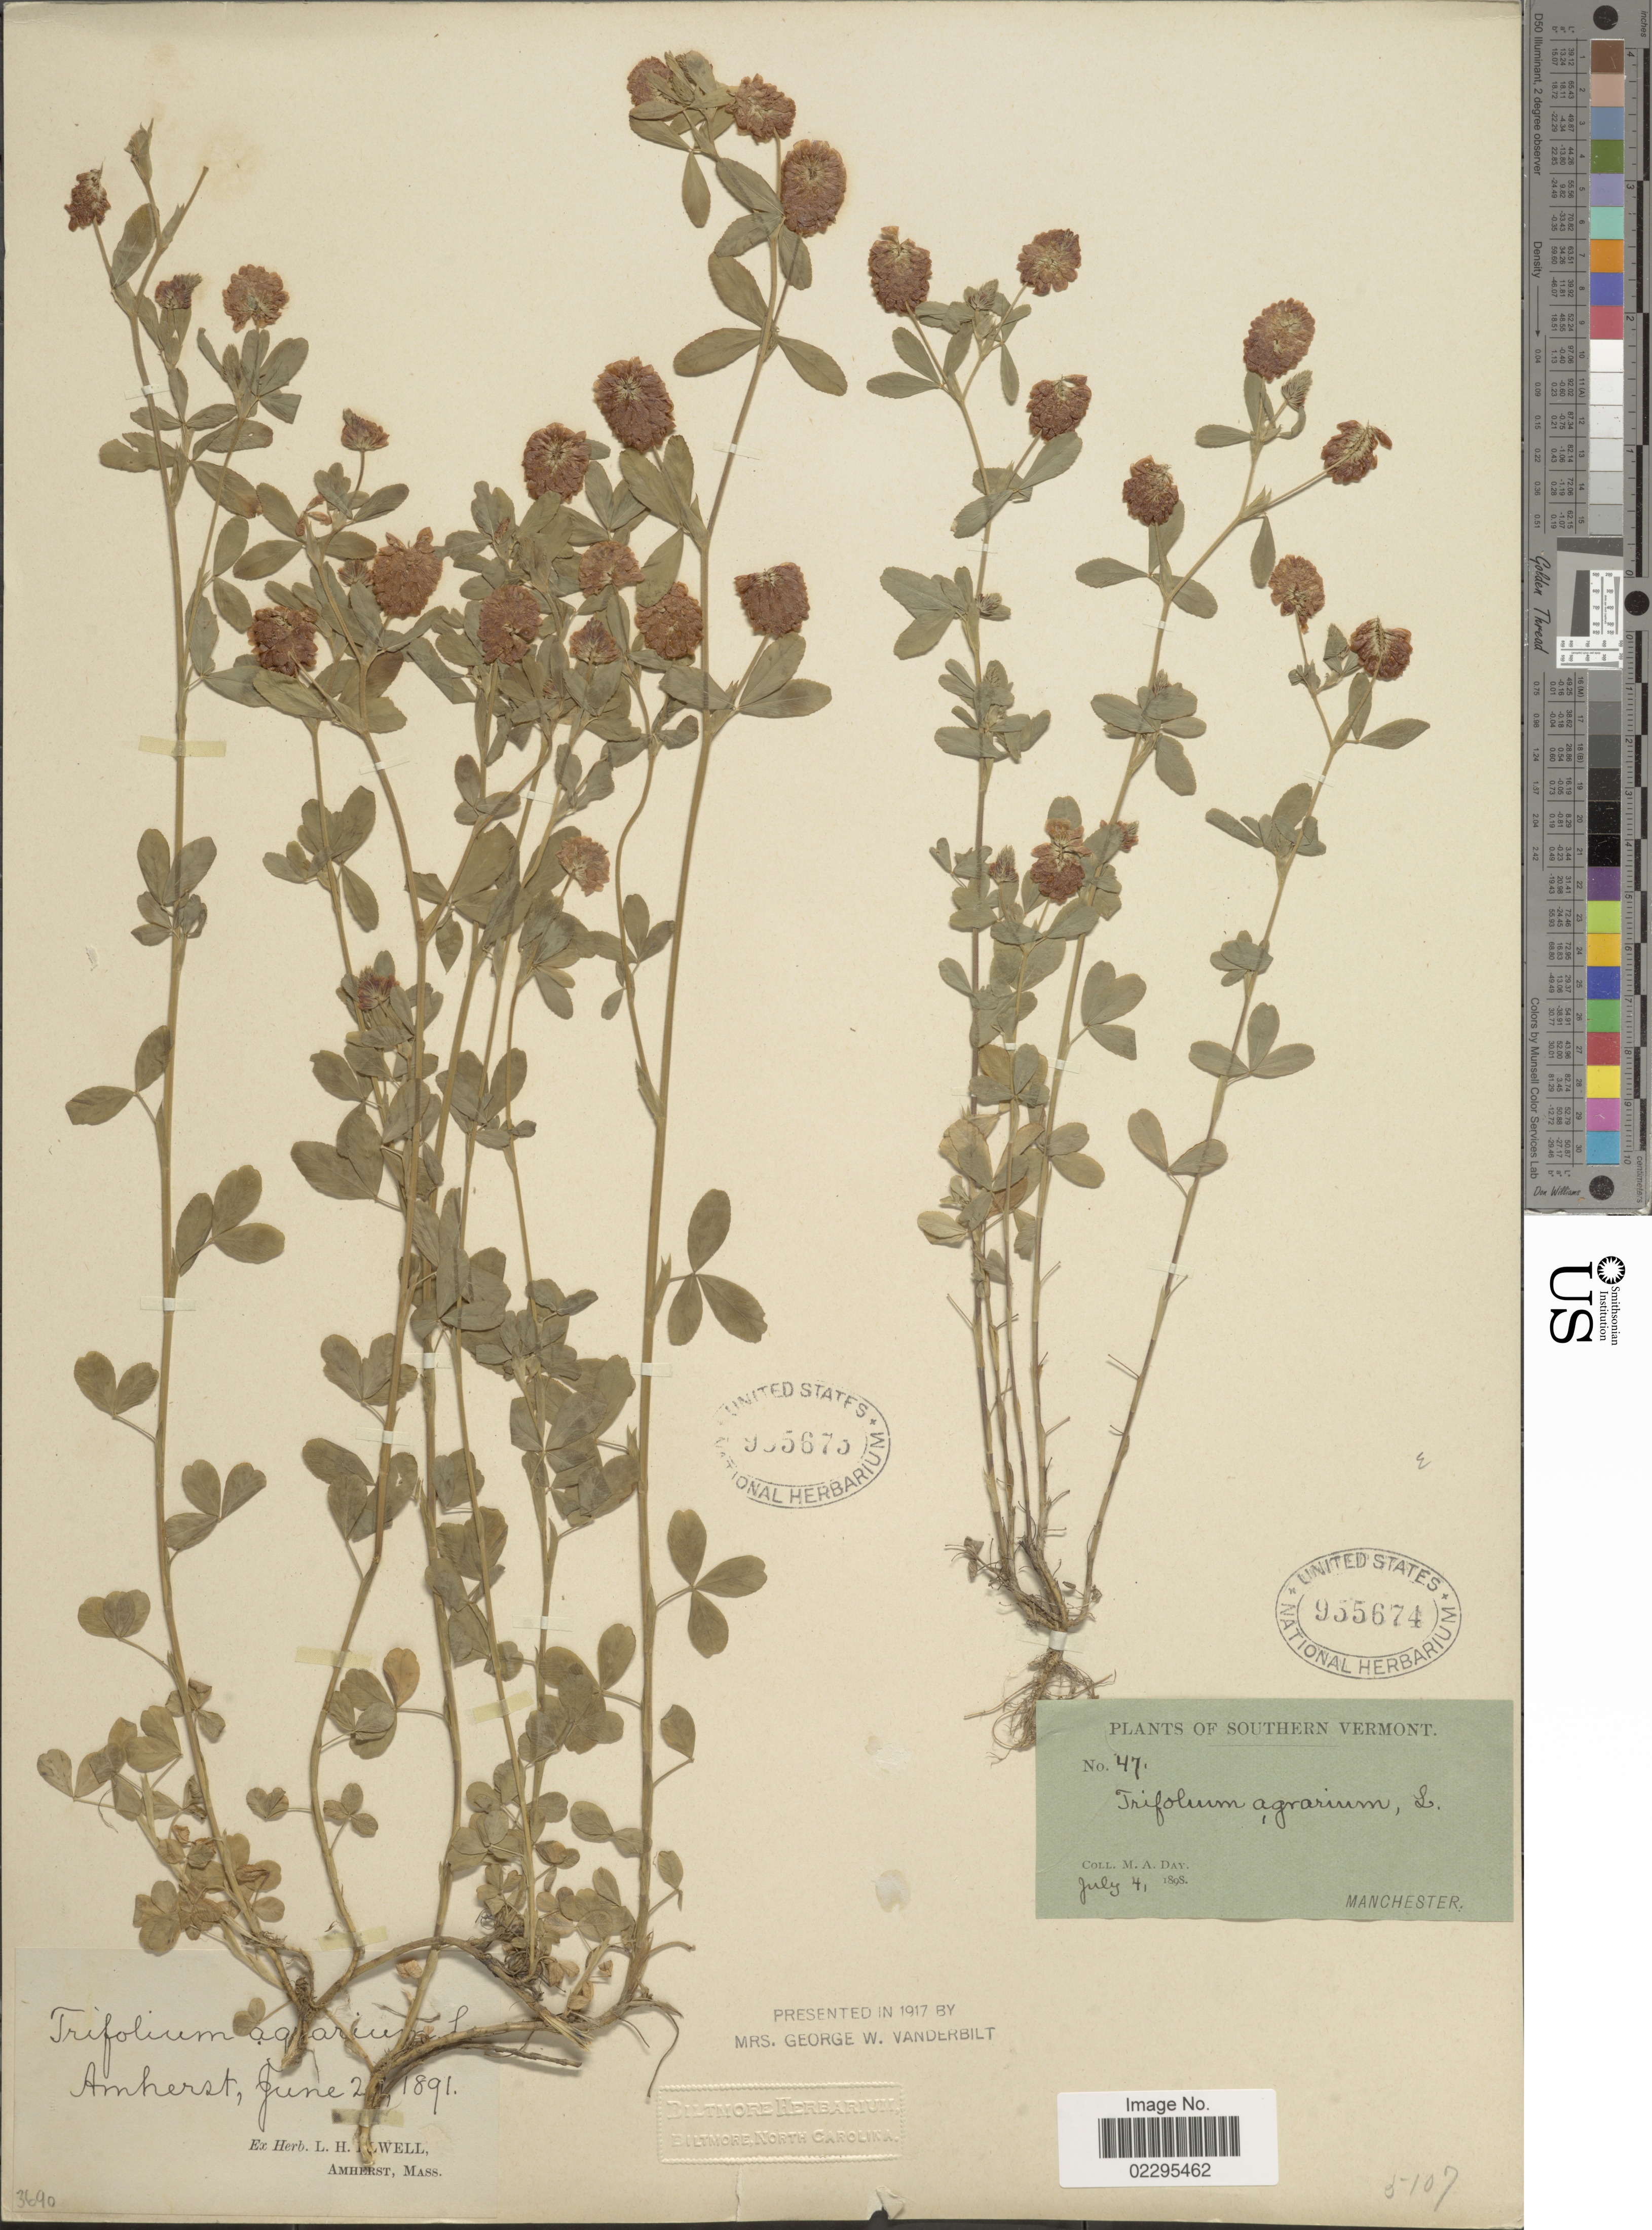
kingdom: Plantae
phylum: Tracheophyta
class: Magnoliopsida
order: Fabales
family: Fabaceae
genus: Trifolium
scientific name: Trifolium agrarium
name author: L.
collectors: ex herb. L. H. Elwell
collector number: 3690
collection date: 1891-06-02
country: United States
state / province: Massachusetts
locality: Amherst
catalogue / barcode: US 955675-2